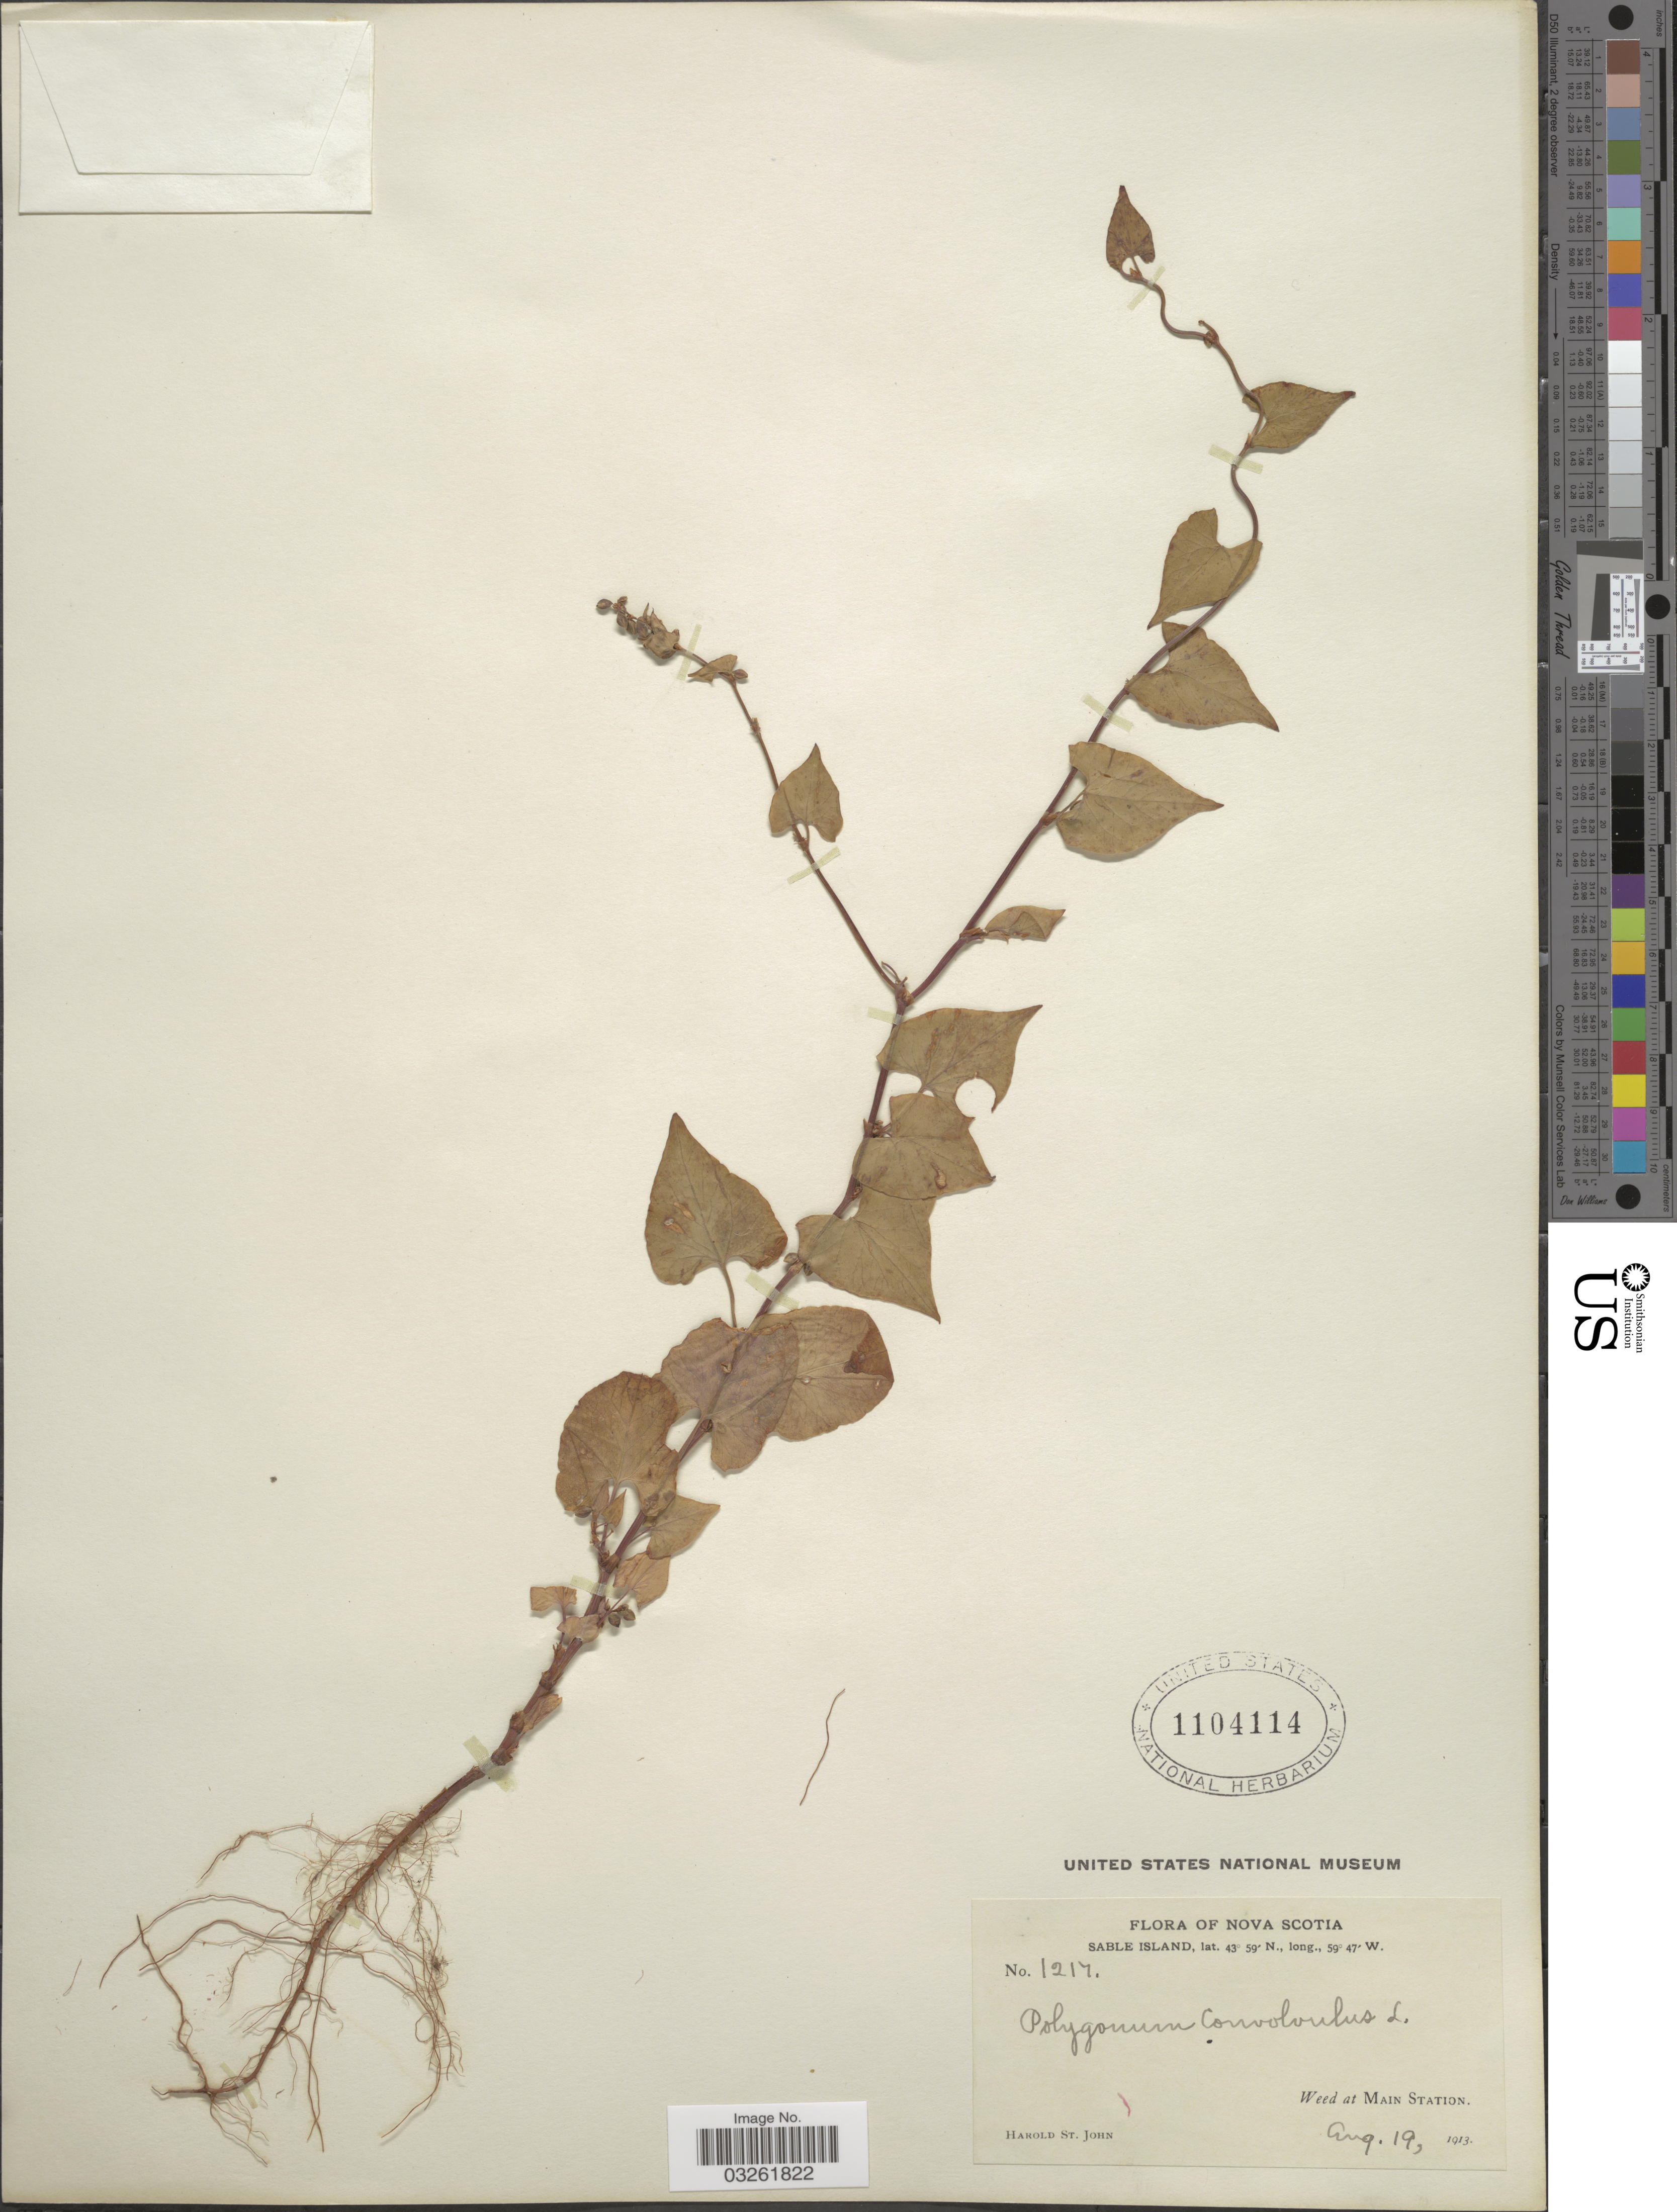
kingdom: Plantae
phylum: Tracheophyta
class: Magnoliopsida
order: Caryophyllales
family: Polygonaceae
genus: Fallopia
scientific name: Fallopia convolvulus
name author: (L.) Á. Löve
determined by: Strong, M. T., (US), Smithsonian Institution - National Museum of Natural History (UNITED STATES)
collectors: H. St. John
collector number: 1217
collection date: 1913-08-19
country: Canada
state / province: Nova Scotia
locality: Nova Scotia. Sable Island. Weed at Main Station.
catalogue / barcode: US 1104114